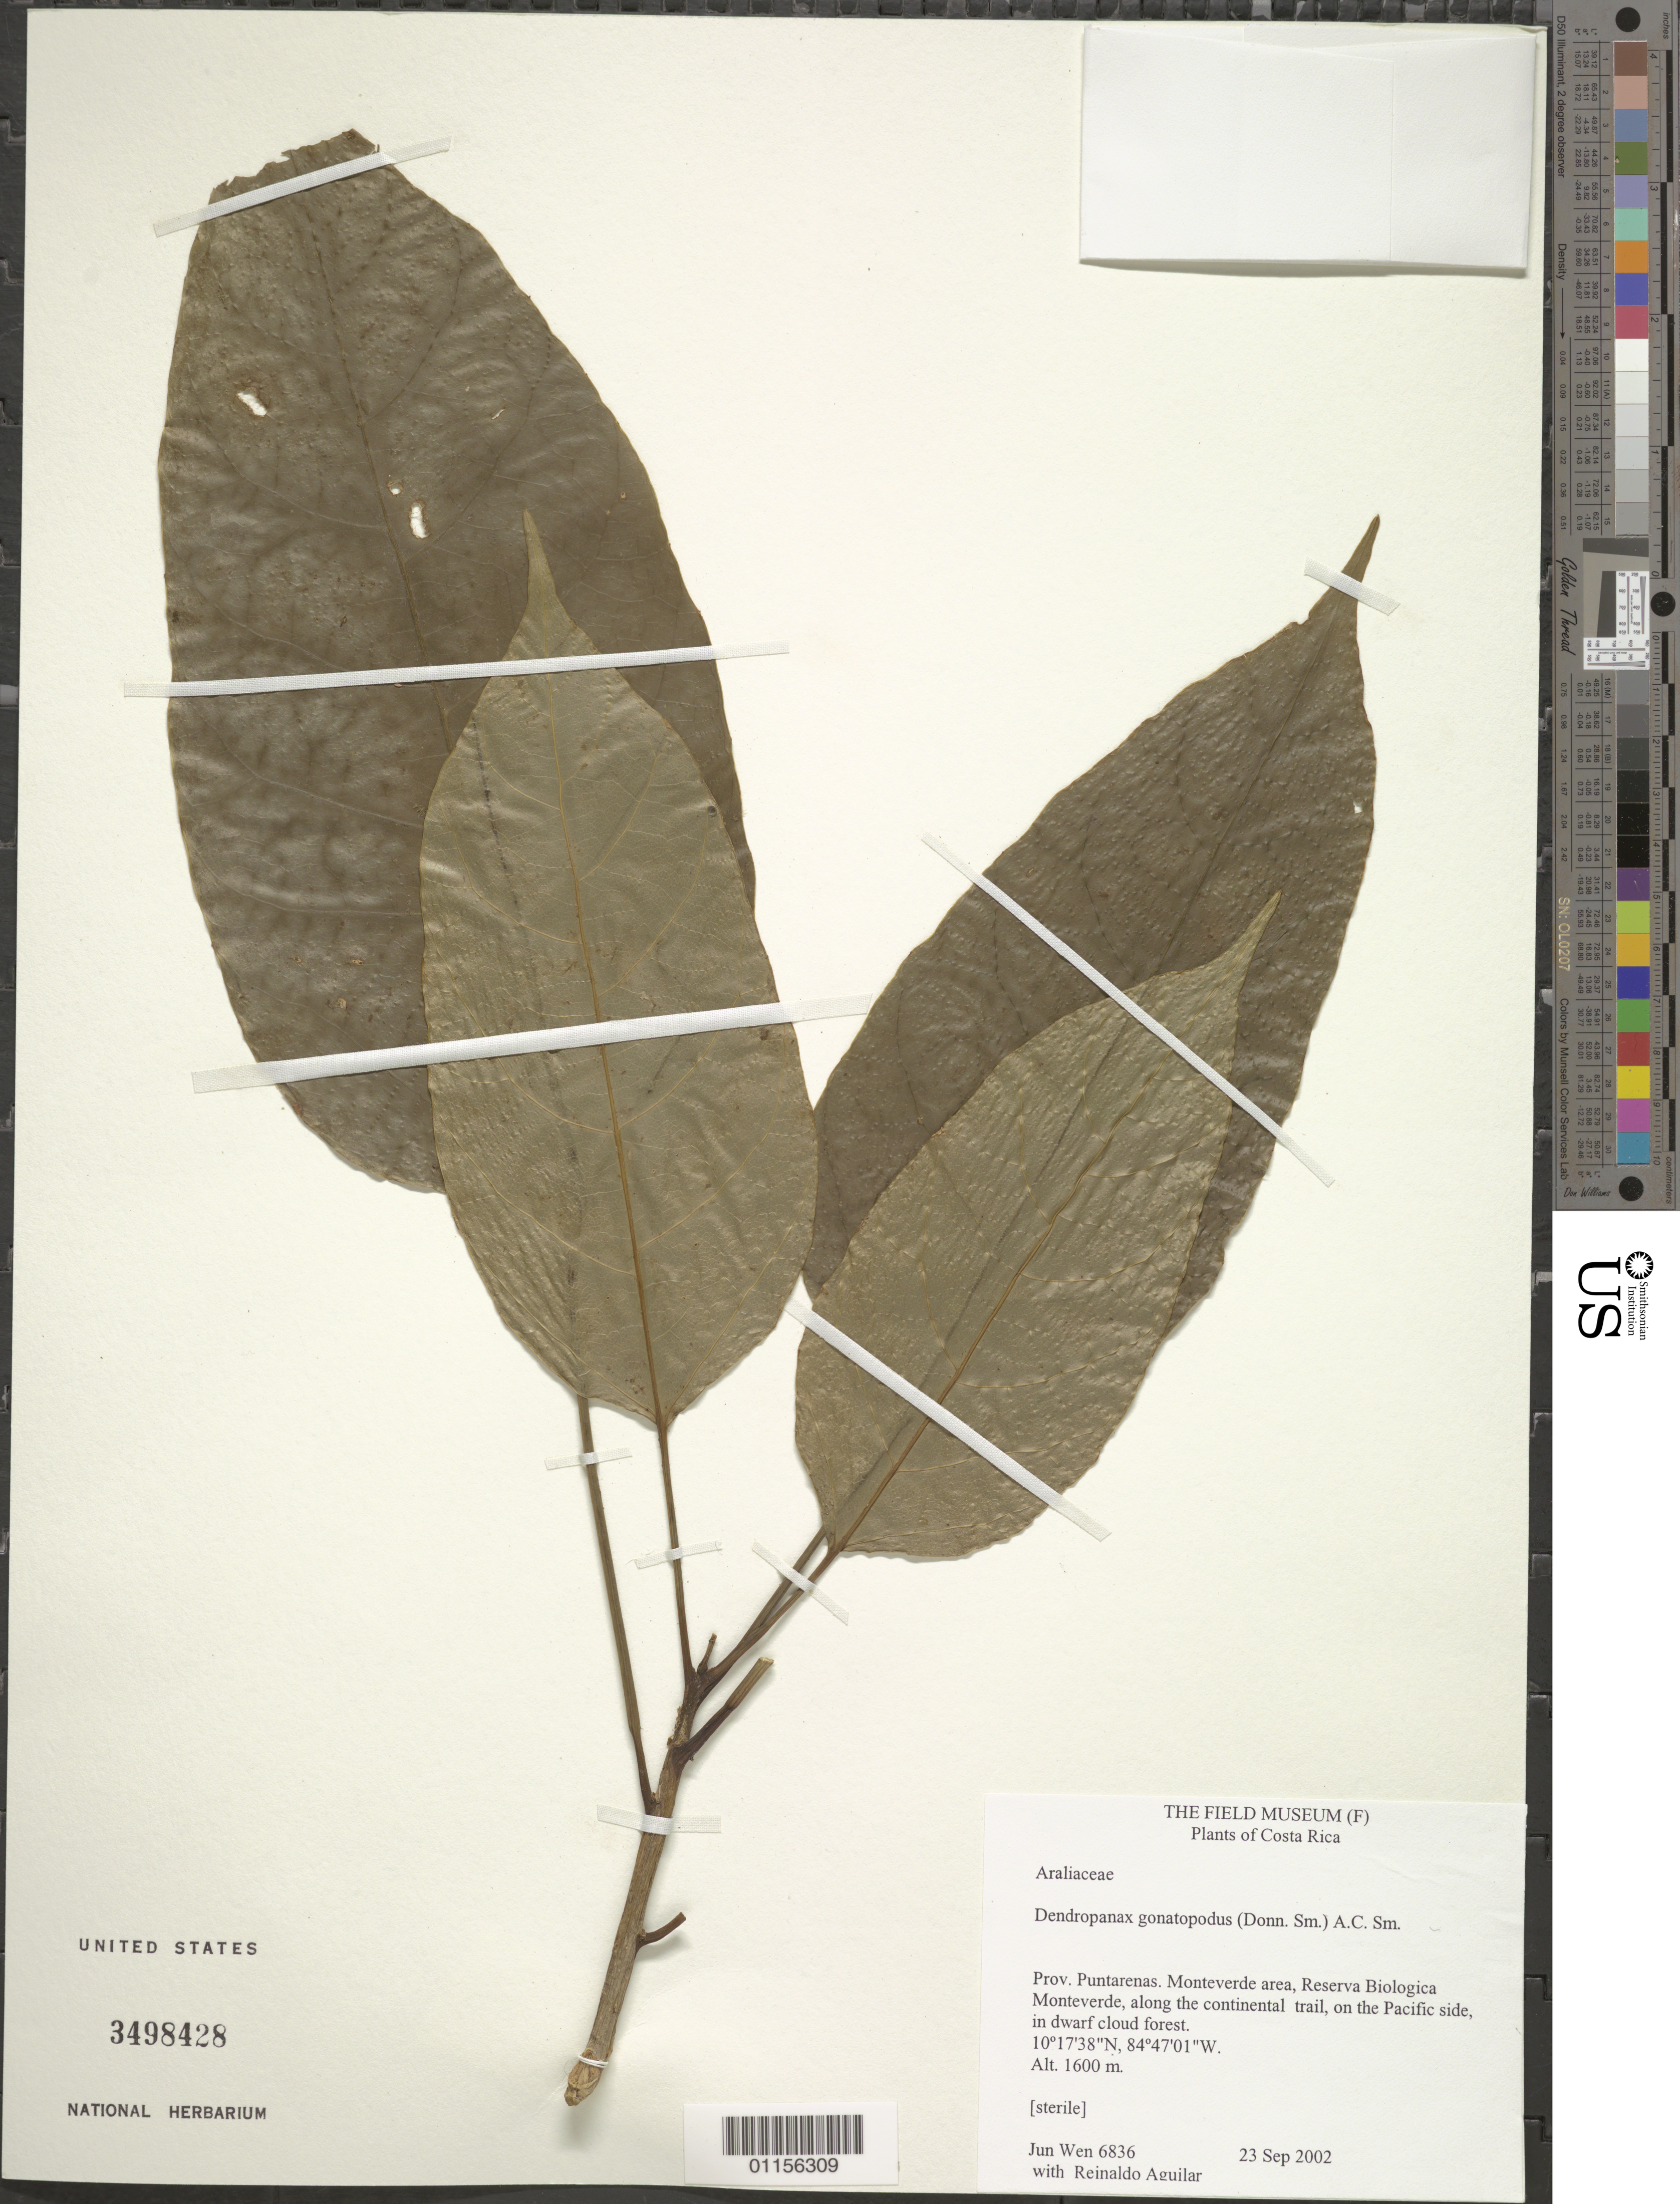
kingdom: Plantae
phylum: Tracheophyta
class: Magnoliopsida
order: Apiales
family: Araliaceae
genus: Dendropanax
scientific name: Dendropanax gonatopodus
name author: (Donn. Sm.) A.C. Sm.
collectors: J. Wen & R. Aguilar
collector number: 6836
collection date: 2002-09-23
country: Costa Rica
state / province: Puntarenas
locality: Monteverde area, Reserva Biologica Monteverde.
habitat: Along the continental trail, on the Pacific side, in dwarf cloud forest.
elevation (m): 1600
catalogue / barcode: US 3498428